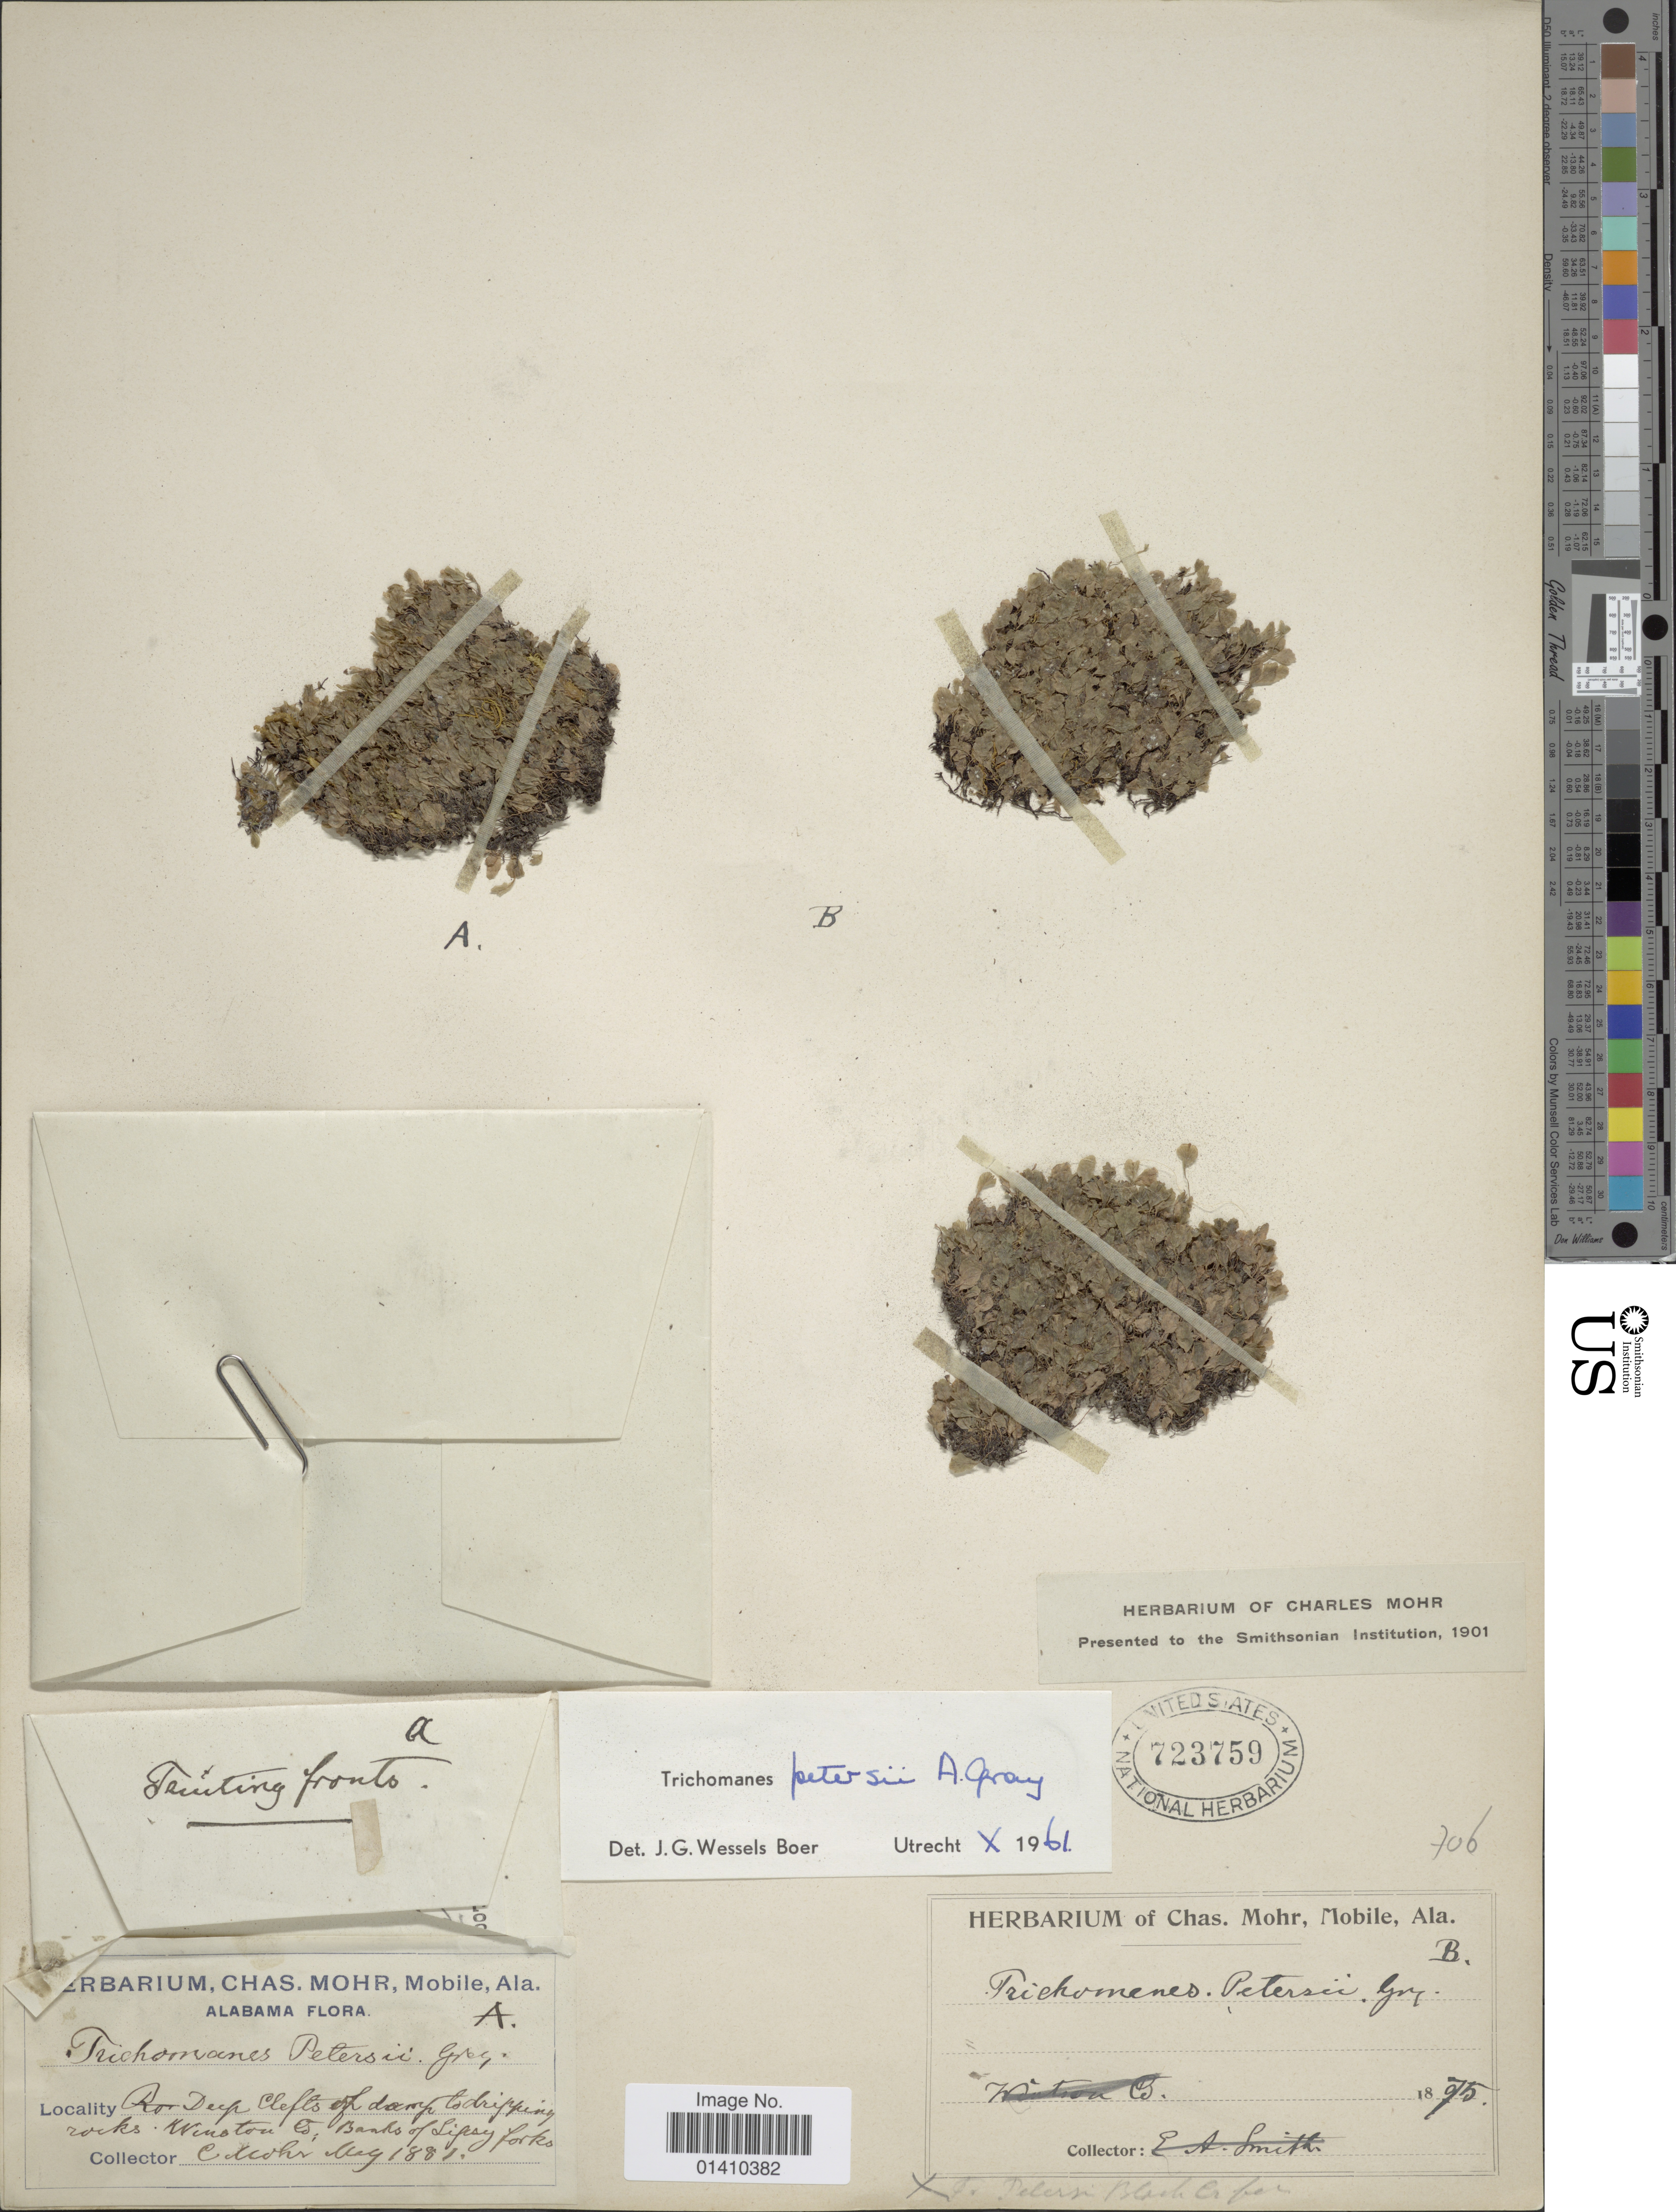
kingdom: Plantae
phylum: Tracheophyta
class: Polypodiopsida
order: Hymenophyllales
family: Hymenophyllaceae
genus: Didymoglossum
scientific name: Didymoglossum petersii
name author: (A. Gray) Copel.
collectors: C. T. Mohr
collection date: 1881-05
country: United States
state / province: Alabama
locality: Deep clefts of damp to drifting rocks. Winston Co., Banks of Sipsey forks.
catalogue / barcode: US 723759